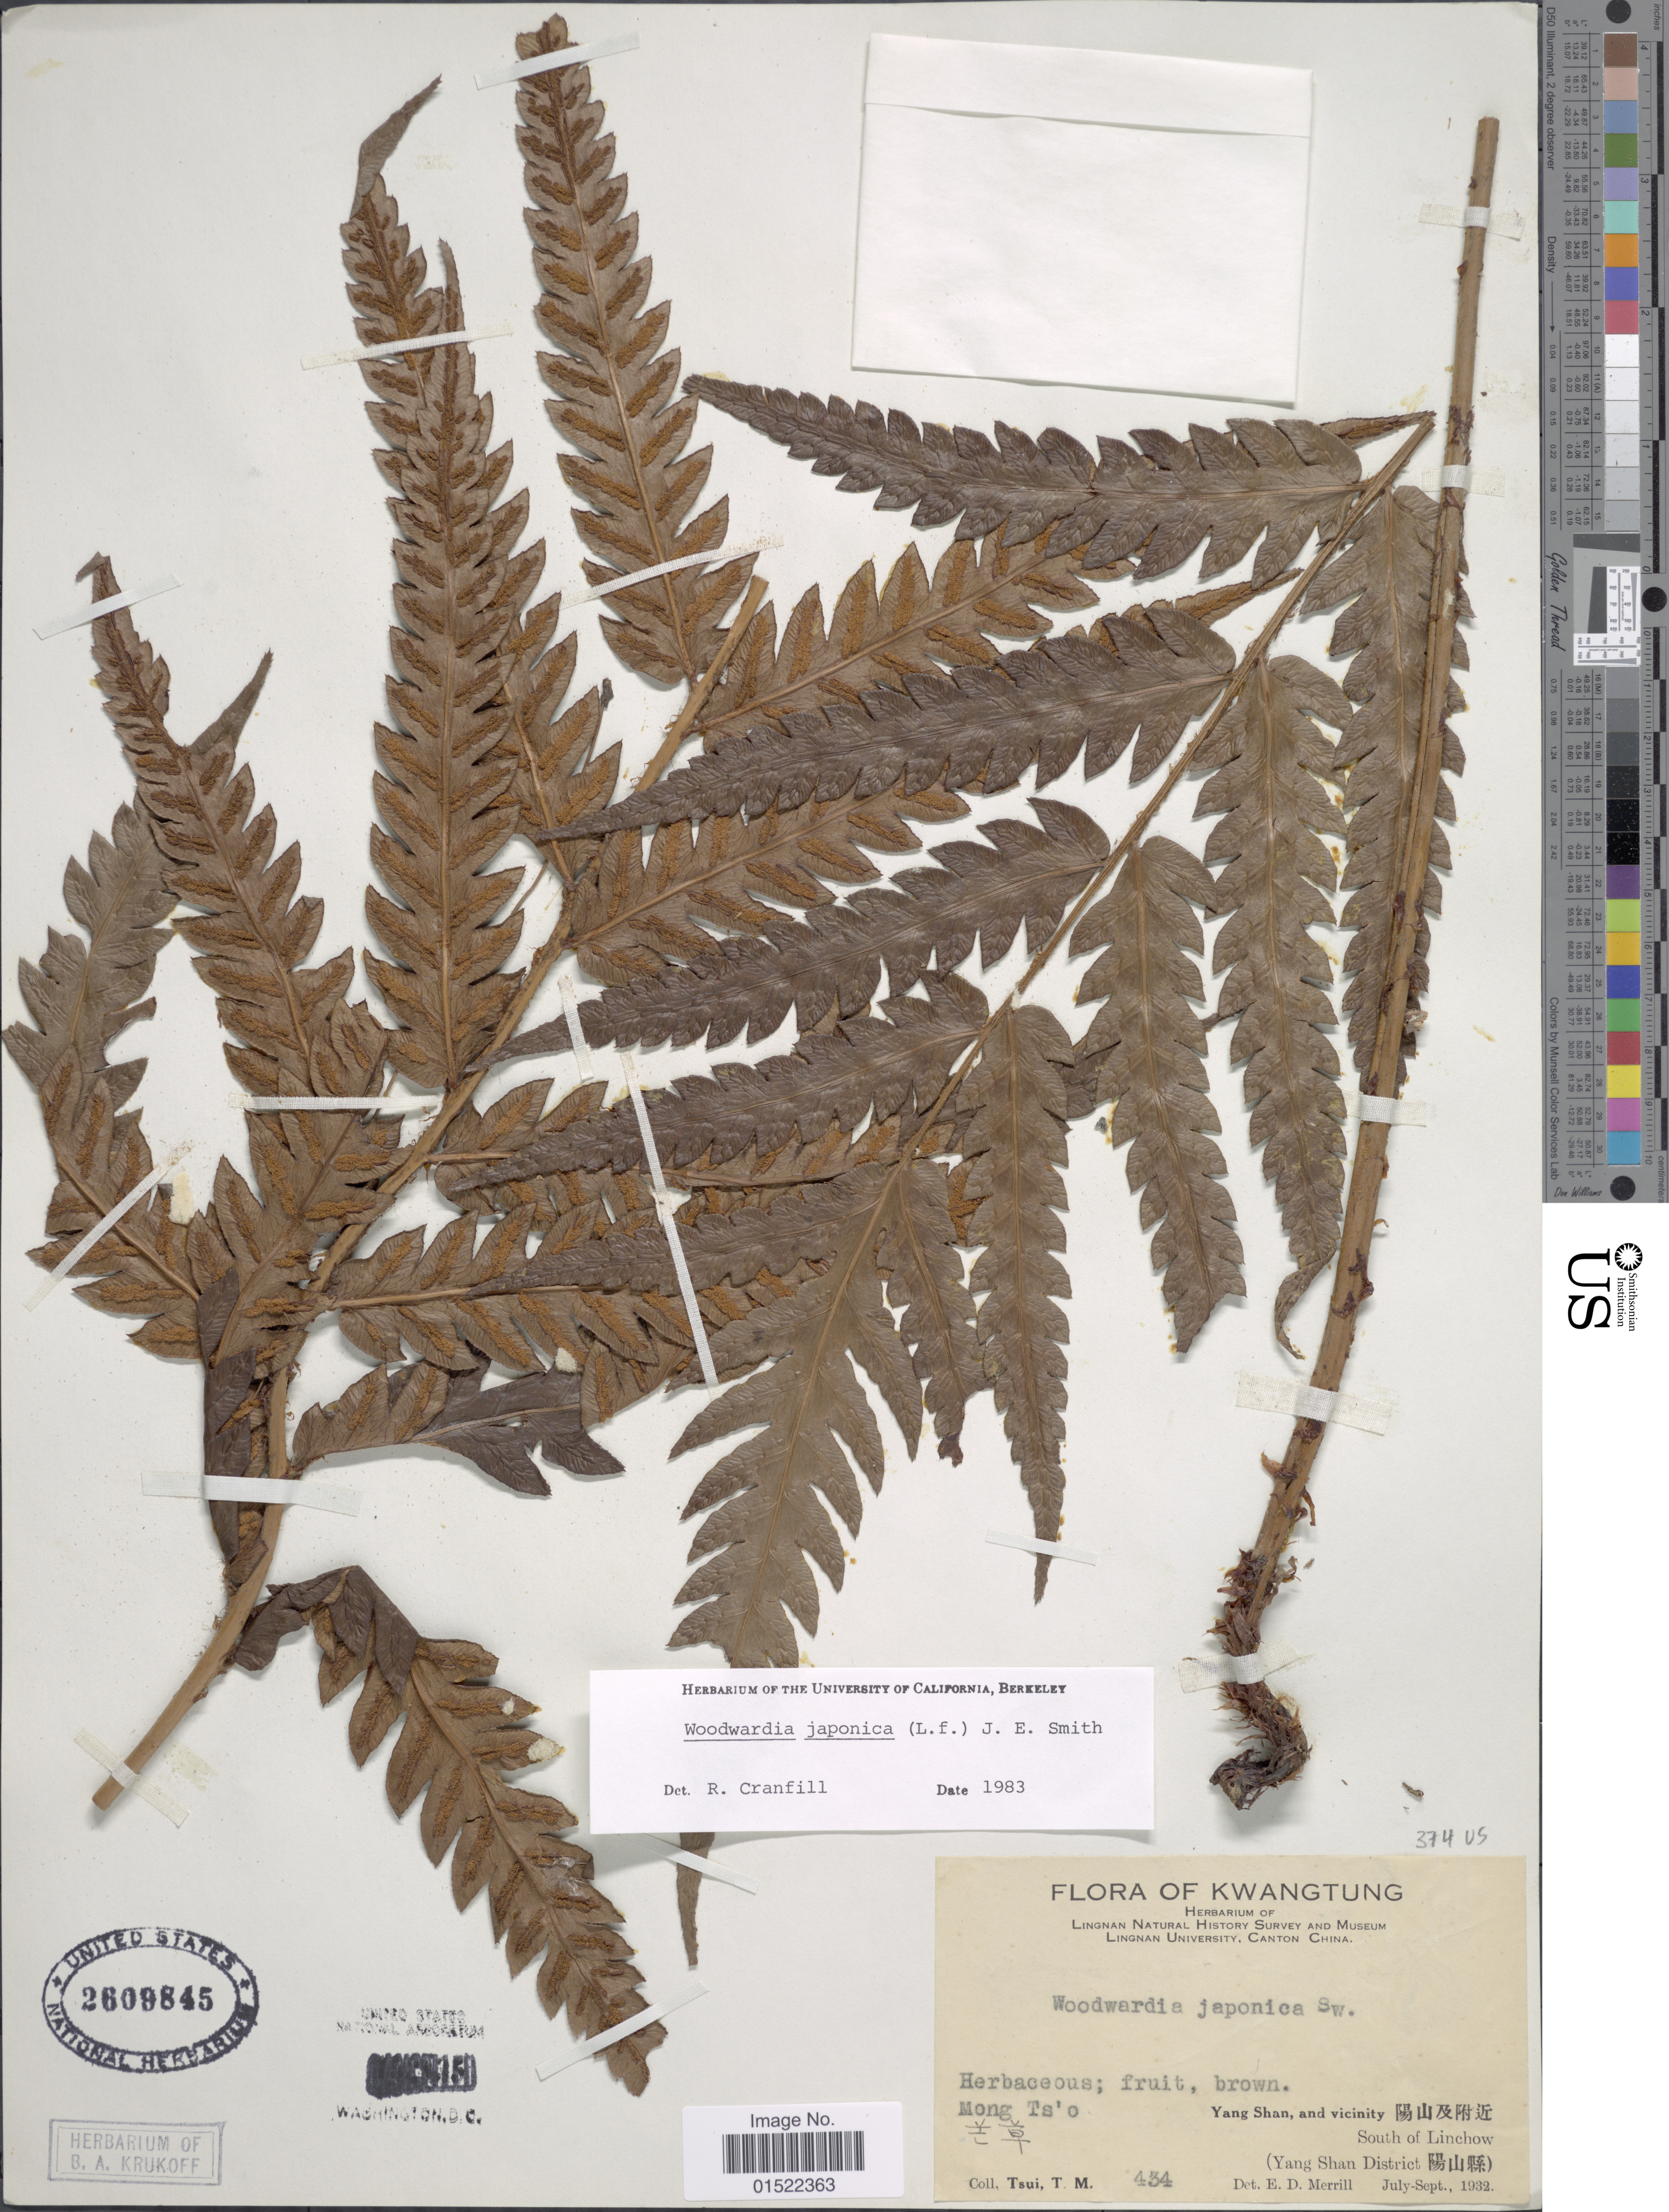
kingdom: Plantae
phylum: Tracheophyta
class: Polypodiopsida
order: Polypodiales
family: Blechnaceae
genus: Woodwardia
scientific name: Woodwardia japonica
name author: (L. f.) Sm.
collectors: T. Tsui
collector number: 434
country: China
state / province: Guangdong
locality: Kwangtung, Mong Ts'o, Yang Shan and vicinity, South of Linchow (Yang Shan District)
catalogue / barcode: US 2609845